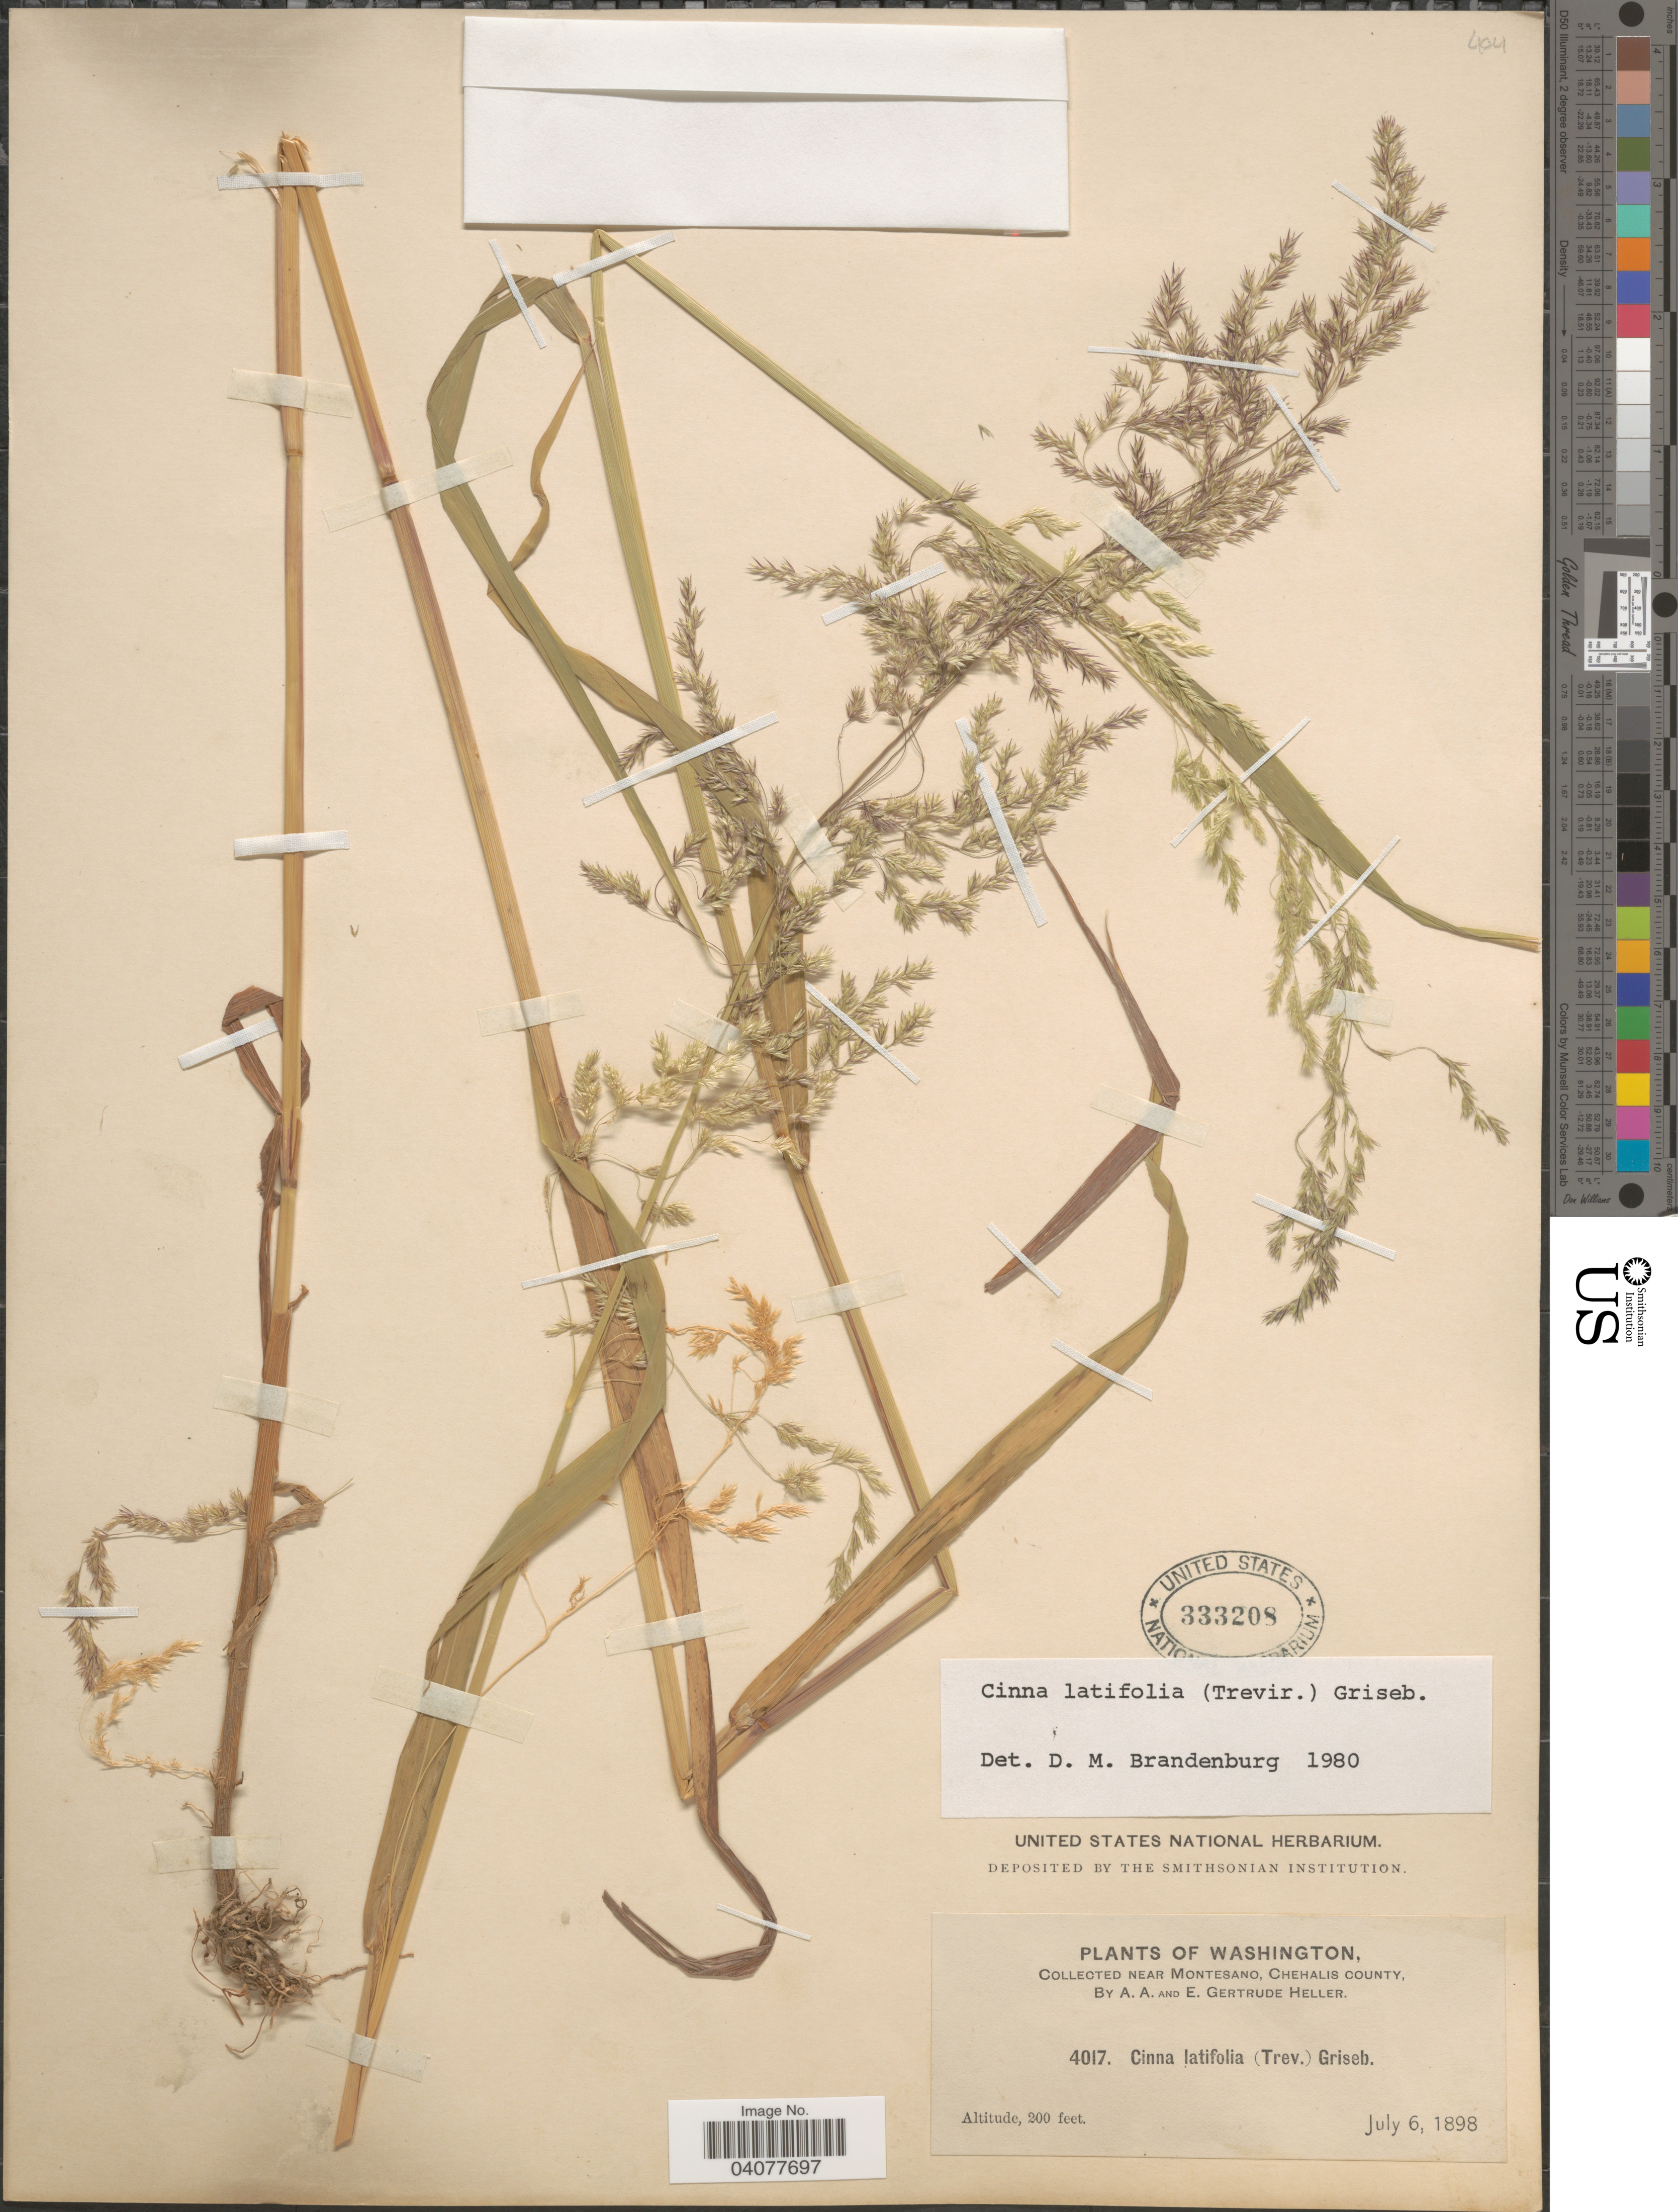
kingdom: Plantae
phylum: Tracheophyta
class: Liliopsida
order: Poales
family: Poaceae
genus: Cinna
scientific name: Cinna latifolia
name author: (Trevir. ex Goeppert) Griseb.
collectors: A. A. Heller & E. G. Heller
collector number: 4017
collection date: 1898-07-06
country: United States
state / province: Washington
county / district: Grays Harbor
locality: Near Montesano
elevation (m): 61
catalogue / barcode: US 333208